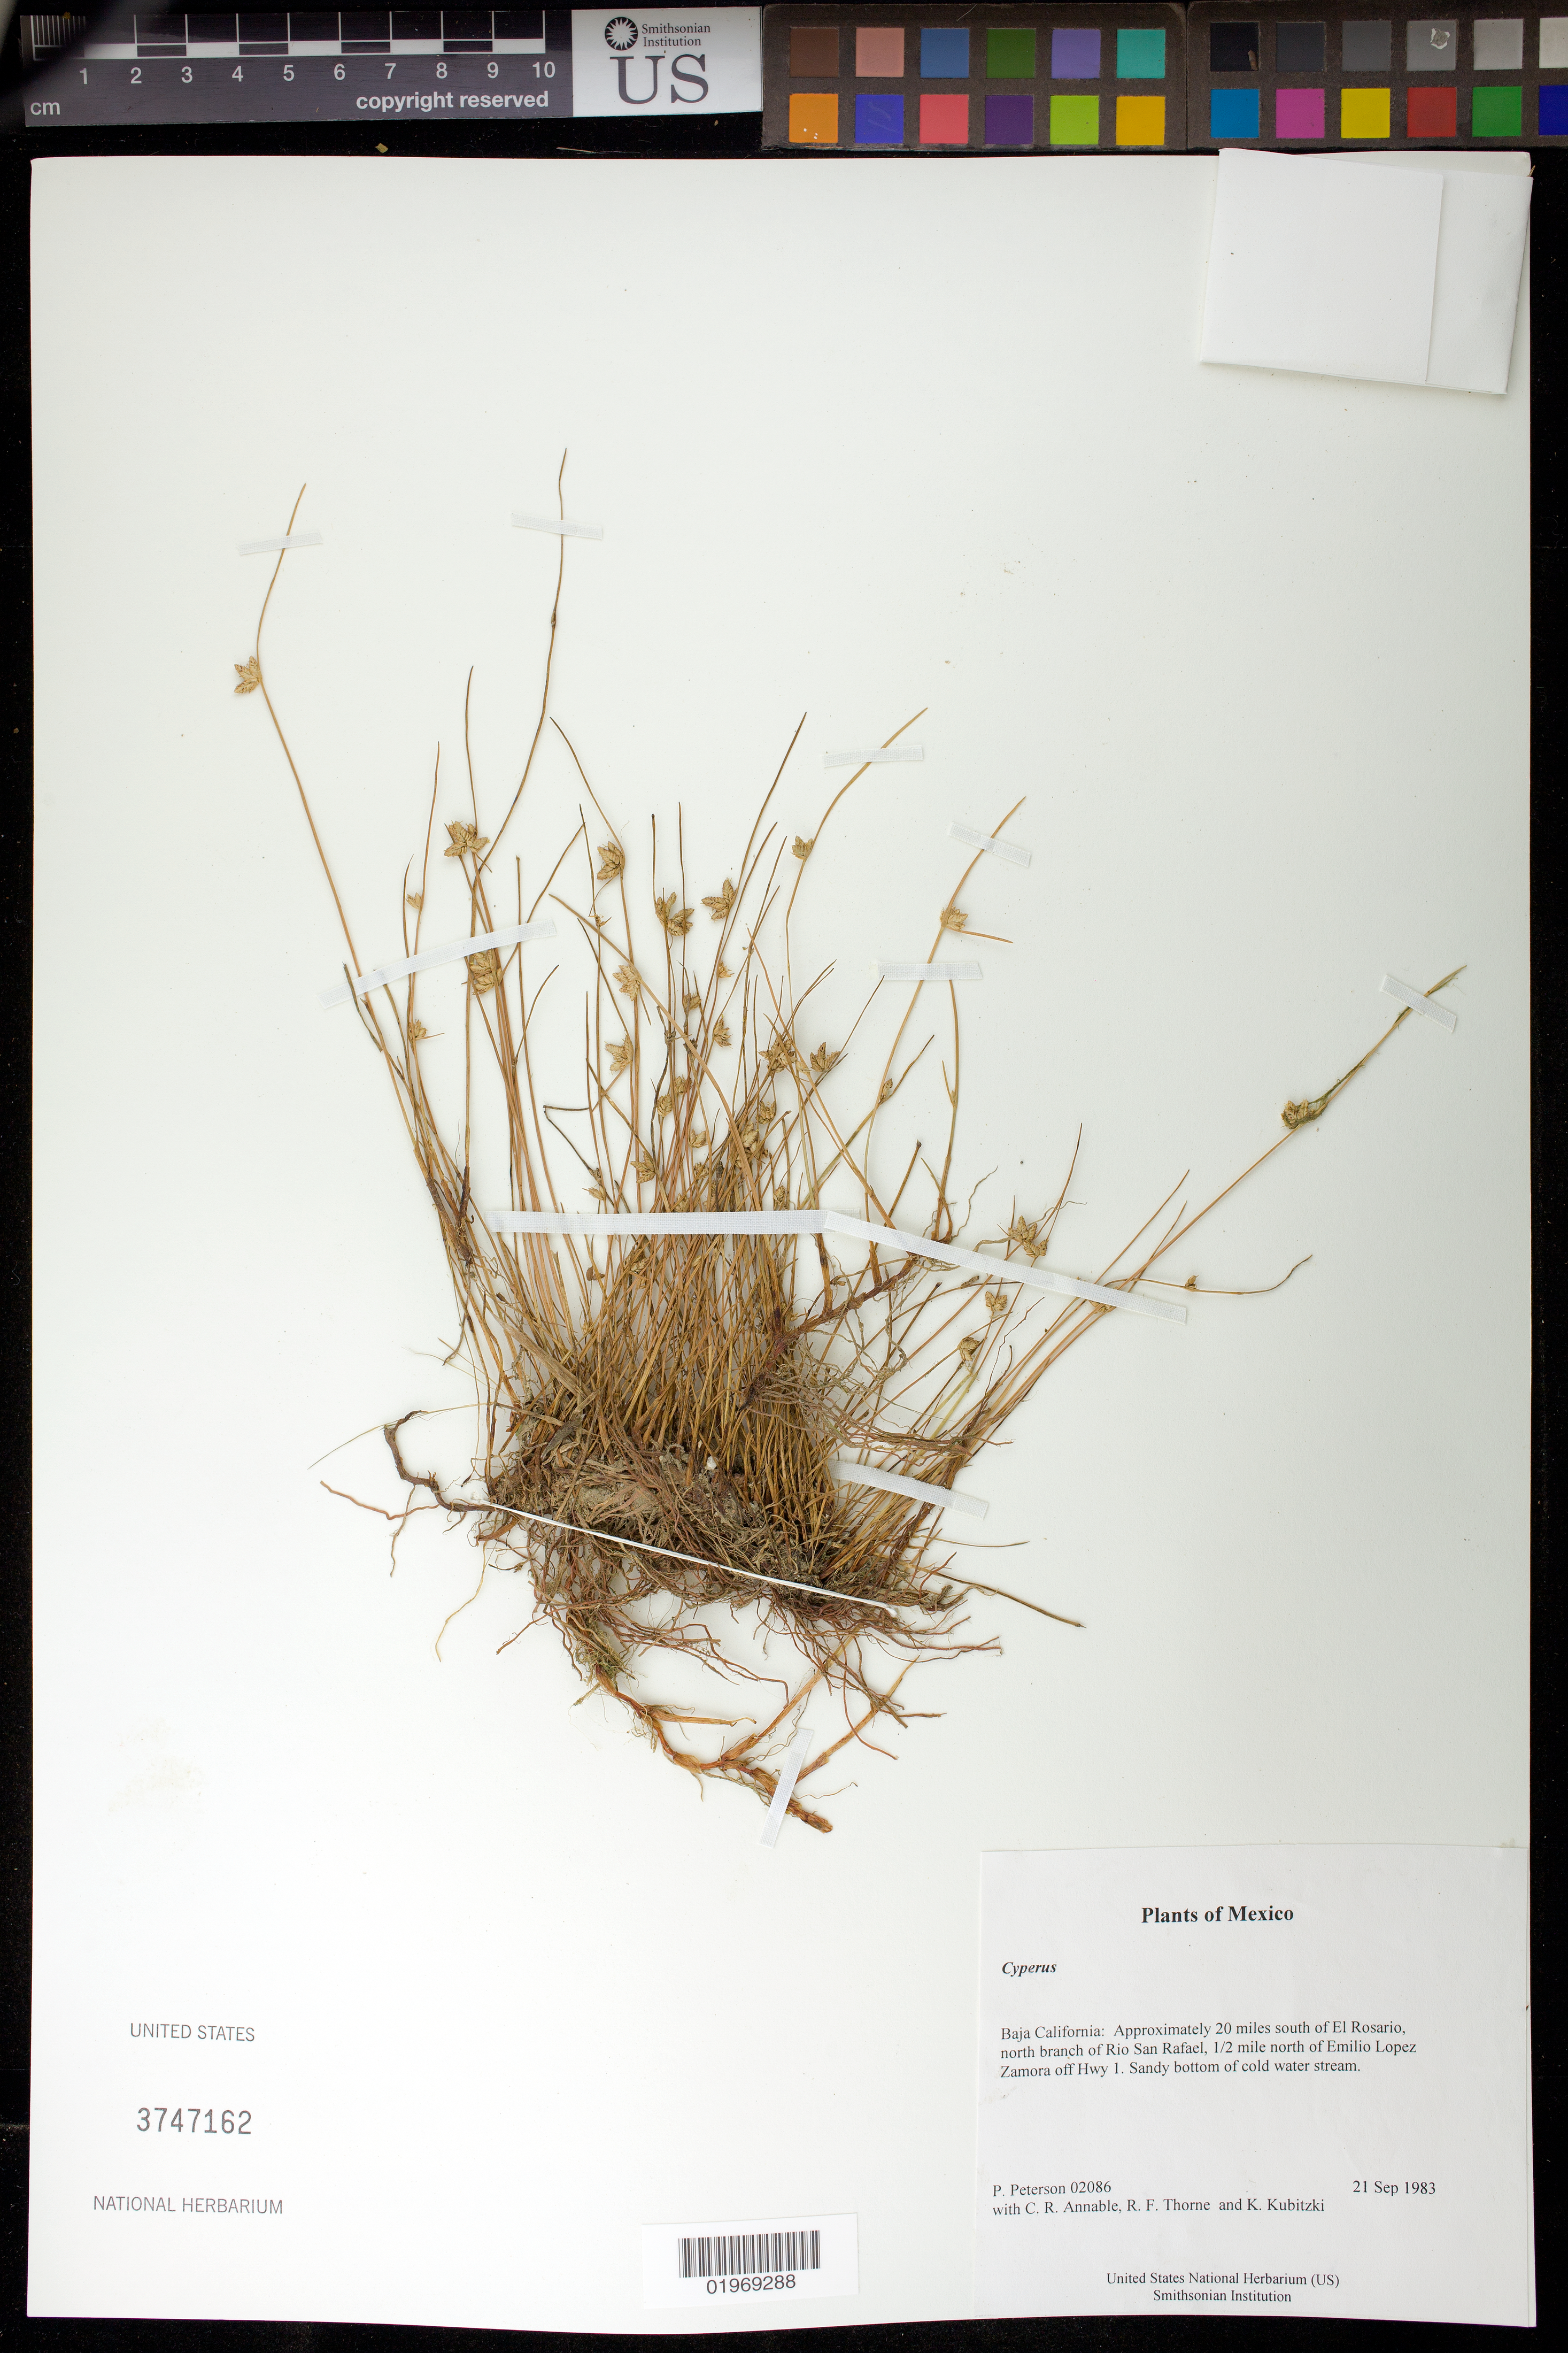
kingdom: Plantae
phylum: Tracheophyta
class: Liliopsida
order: Poales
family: Cyperaceae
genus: Cyperus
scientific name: Cyperus sp.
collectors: P. M. Peterson, C. R. Annable, R. F. Thorne & K. Kubitzki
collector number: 02086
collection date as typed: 21 Sep 1983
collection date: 1983-09-21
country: Mexico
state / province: Baja California Norte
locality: Approximately 20 miles south of El Rosario, north branch of Rio San Rafael, 1/2 mile north of Emilio Lopez Zamora off Hwy 1.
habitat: Sandy bottom of cold water stream.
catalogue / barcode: US 3747162